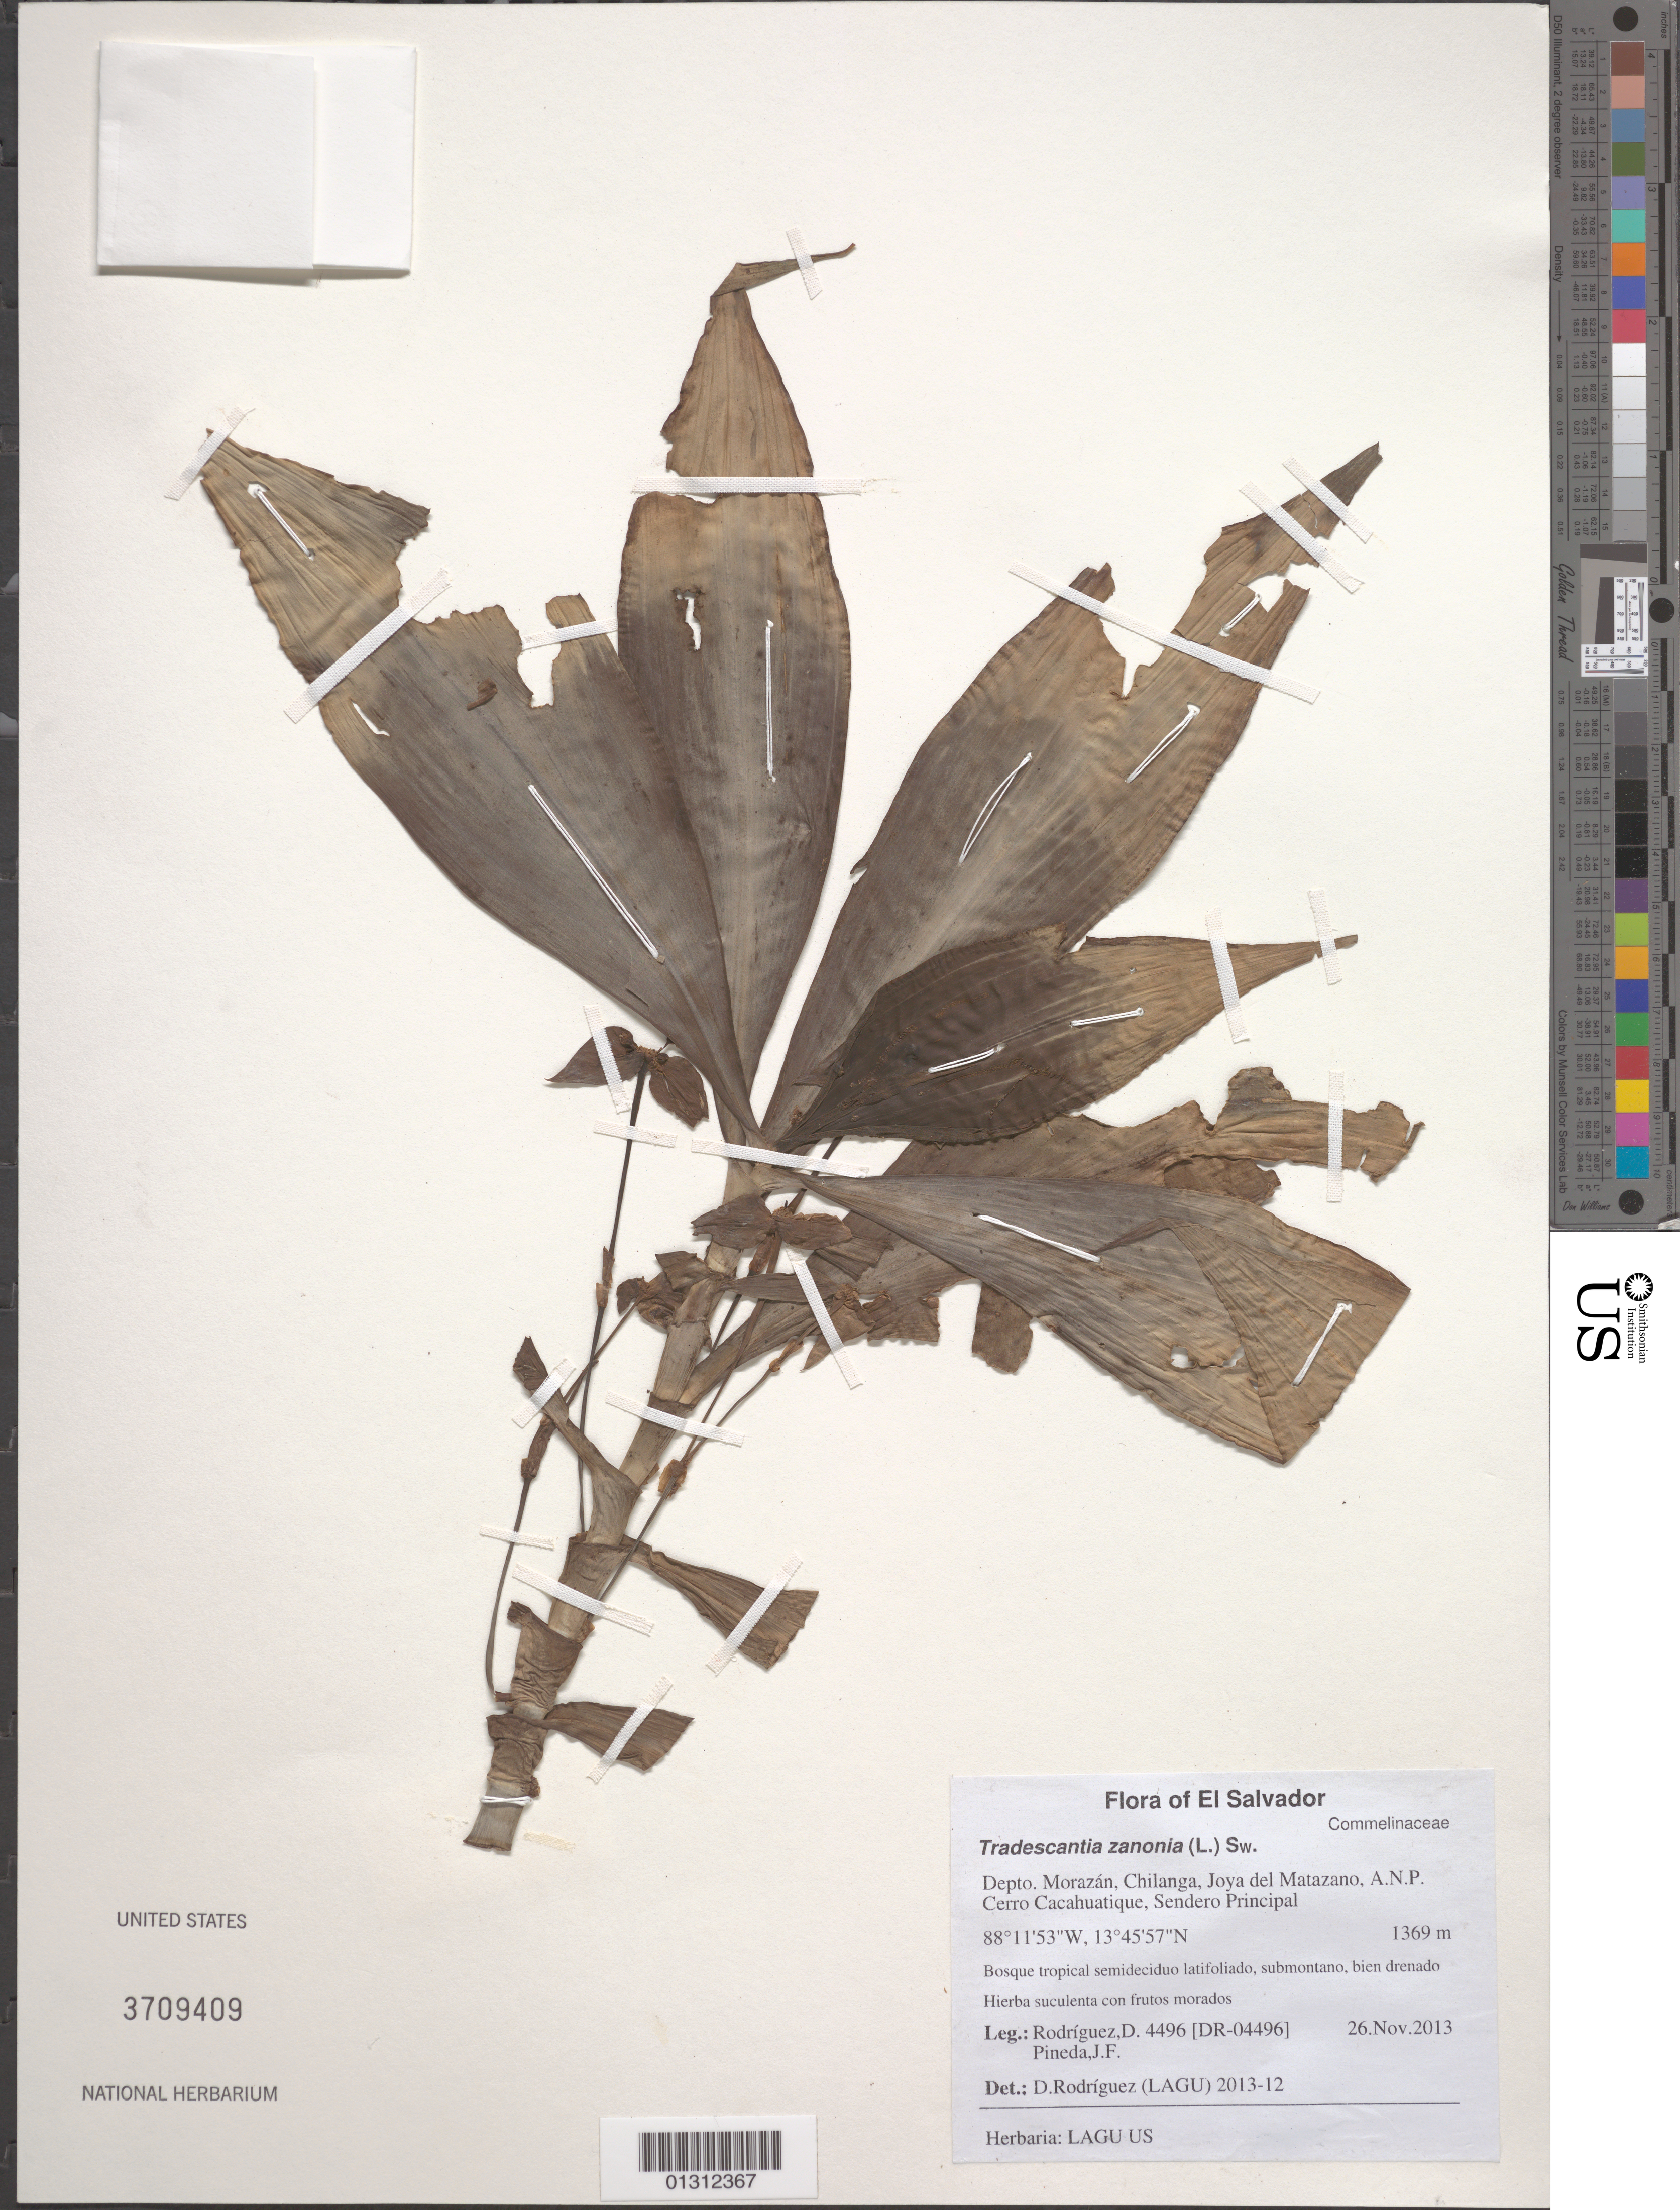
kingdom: Plantae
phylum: Tracheophyta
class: Liliopsida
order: Commelinales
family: Commelinaceae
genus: Tradescantia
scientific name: Tradescantia zanonia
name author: (L.) Sw.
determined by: Rodriguez, D.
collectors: D. Rodriguez & J. Pineda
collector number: DR-04496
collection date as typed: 26.Nov.2013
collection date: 2013-11-26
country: El Salvador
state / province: Morazán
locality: Depto. Morazán, Chilanga, Joya del Matazano, A.N.P. Cerro Cacahuatique, Sendero Principal.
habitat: Bosque tropical semideciduo latifoliado, submontano, bien drenado.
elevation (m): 1369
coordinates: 13 45 57 N, 88 11 53 W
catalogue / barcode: US 370409